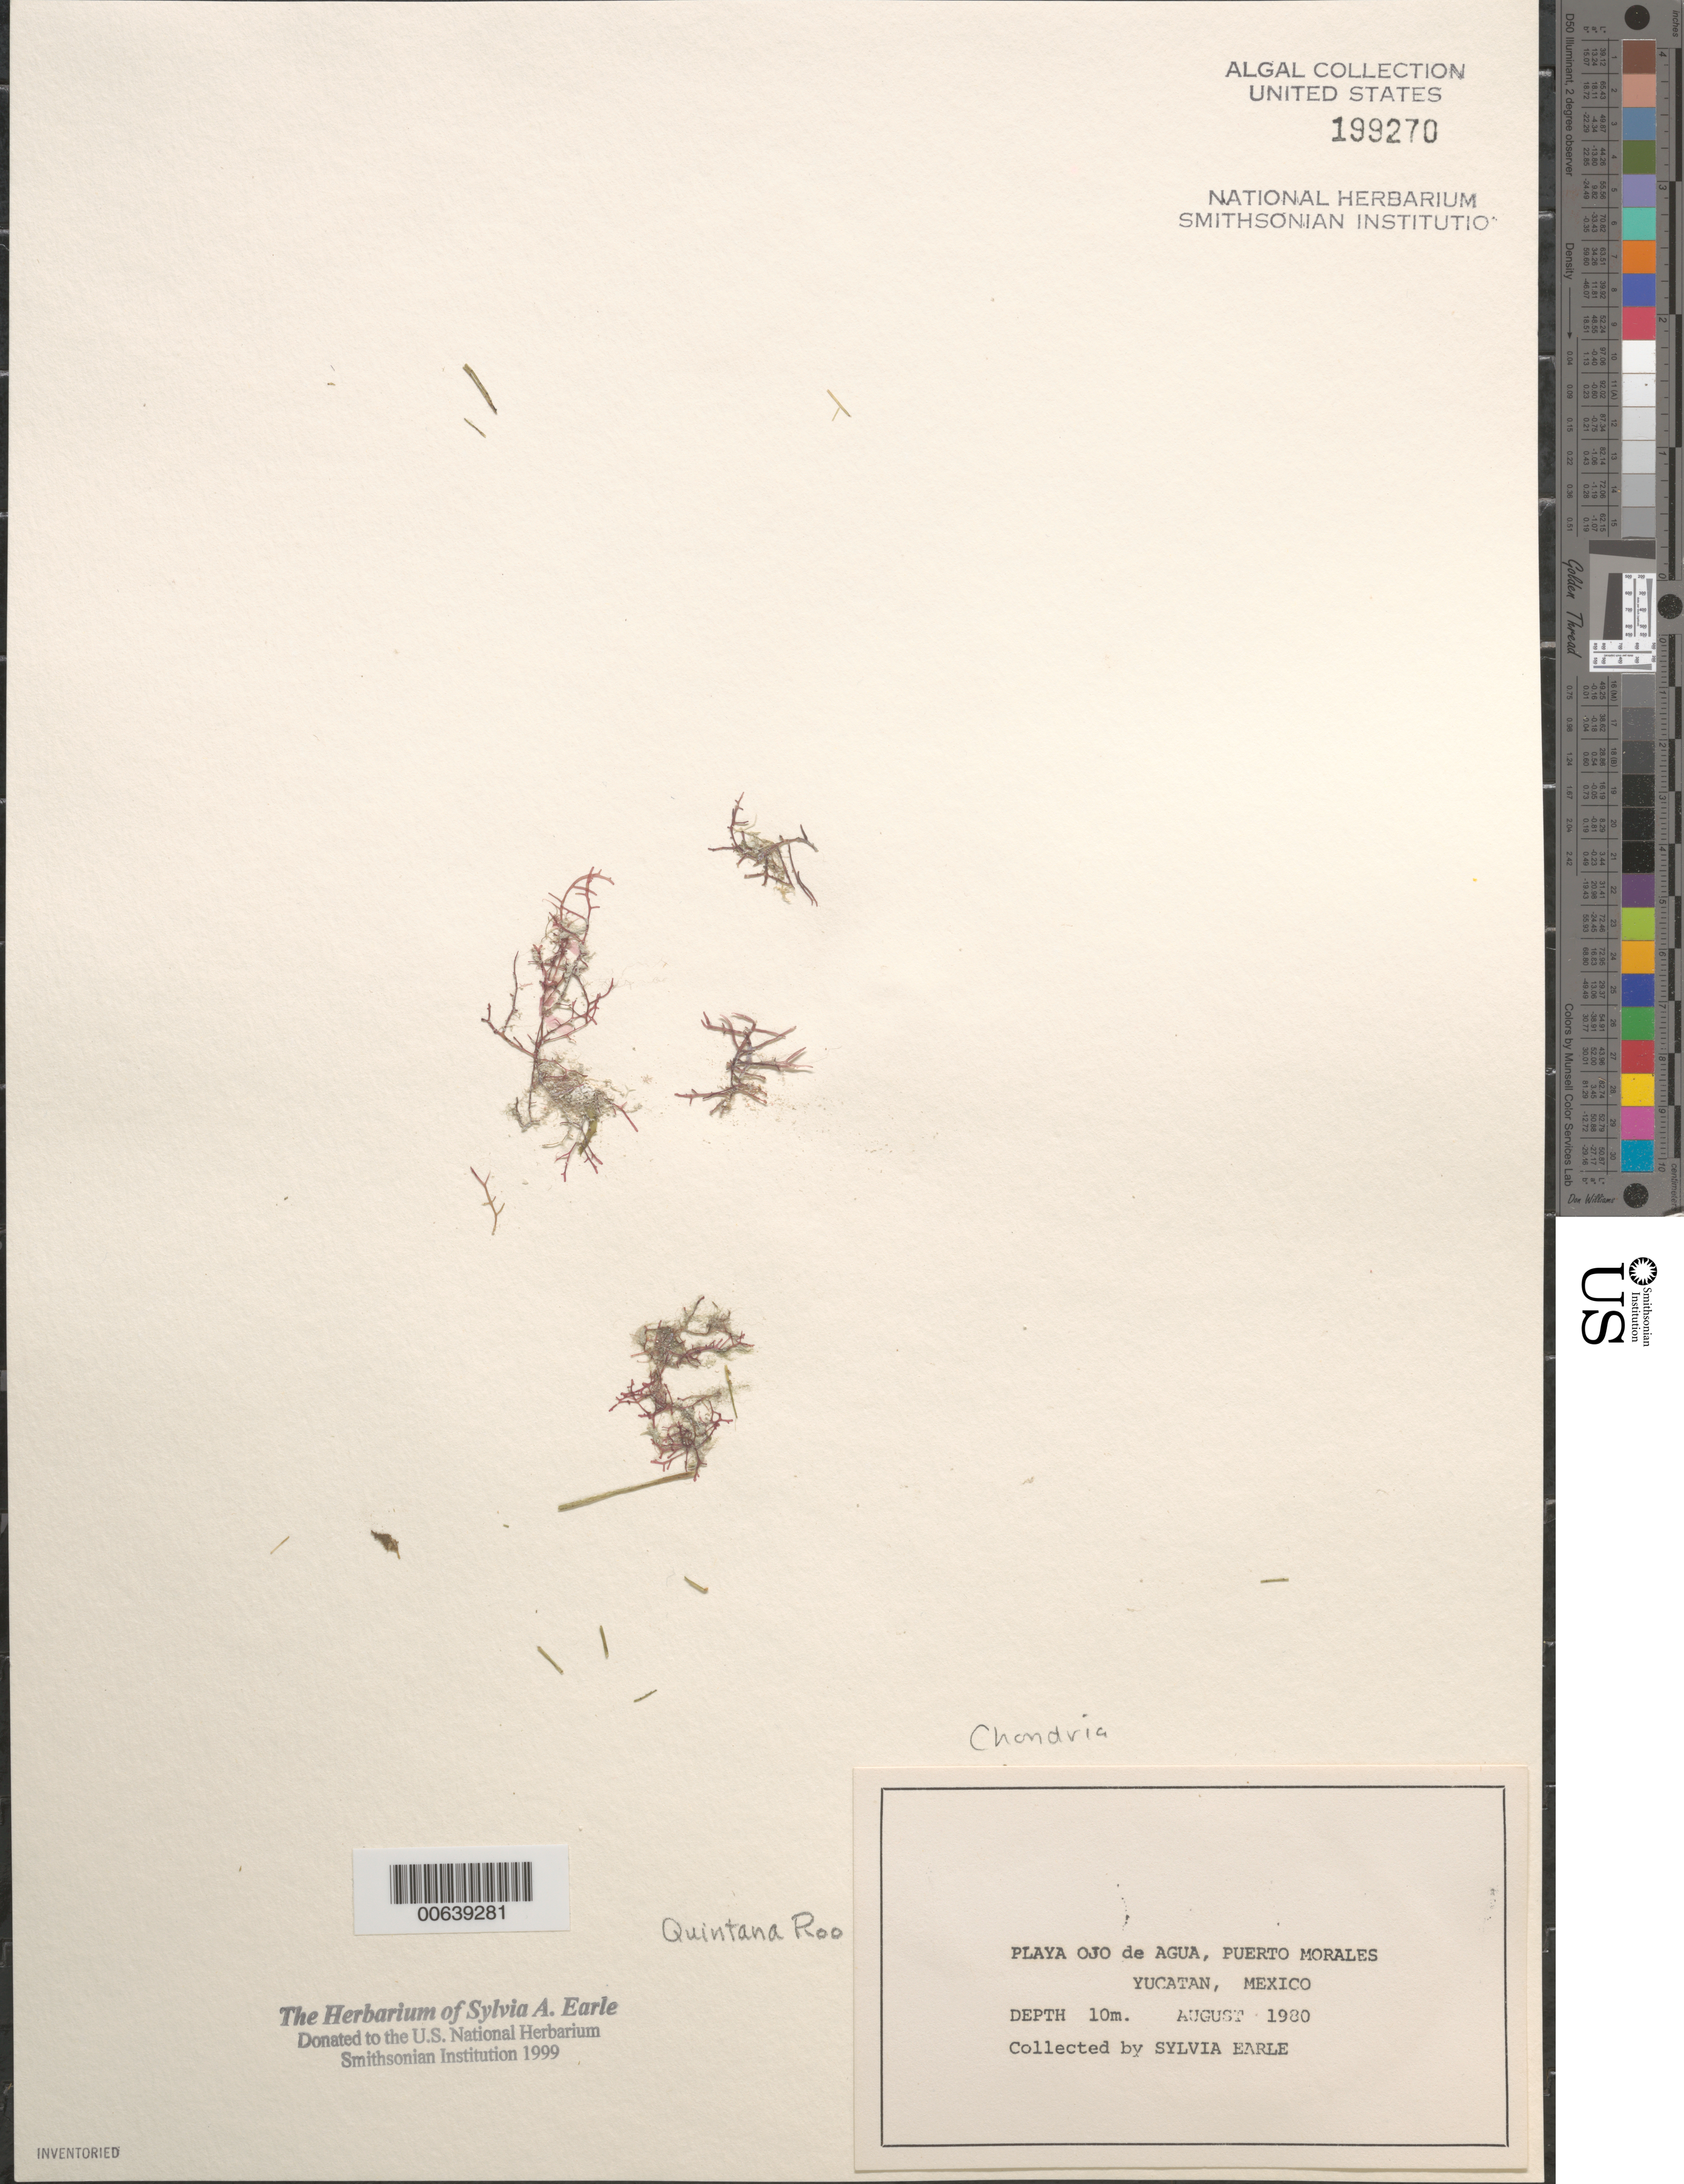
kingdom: Plantae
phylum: Rhodophyta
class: Florideophyceae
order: Ceramiales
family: Rhodomelaceae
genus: Chondria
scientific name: Chondria sp.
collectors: S. A. Earle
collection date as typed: Aug 1980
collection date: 1980-08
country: Mexico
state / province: Quintana Roo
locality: Playa Ojo de Agua, Puerto Morales, Yucatan Peninsula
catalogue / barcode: US 199270